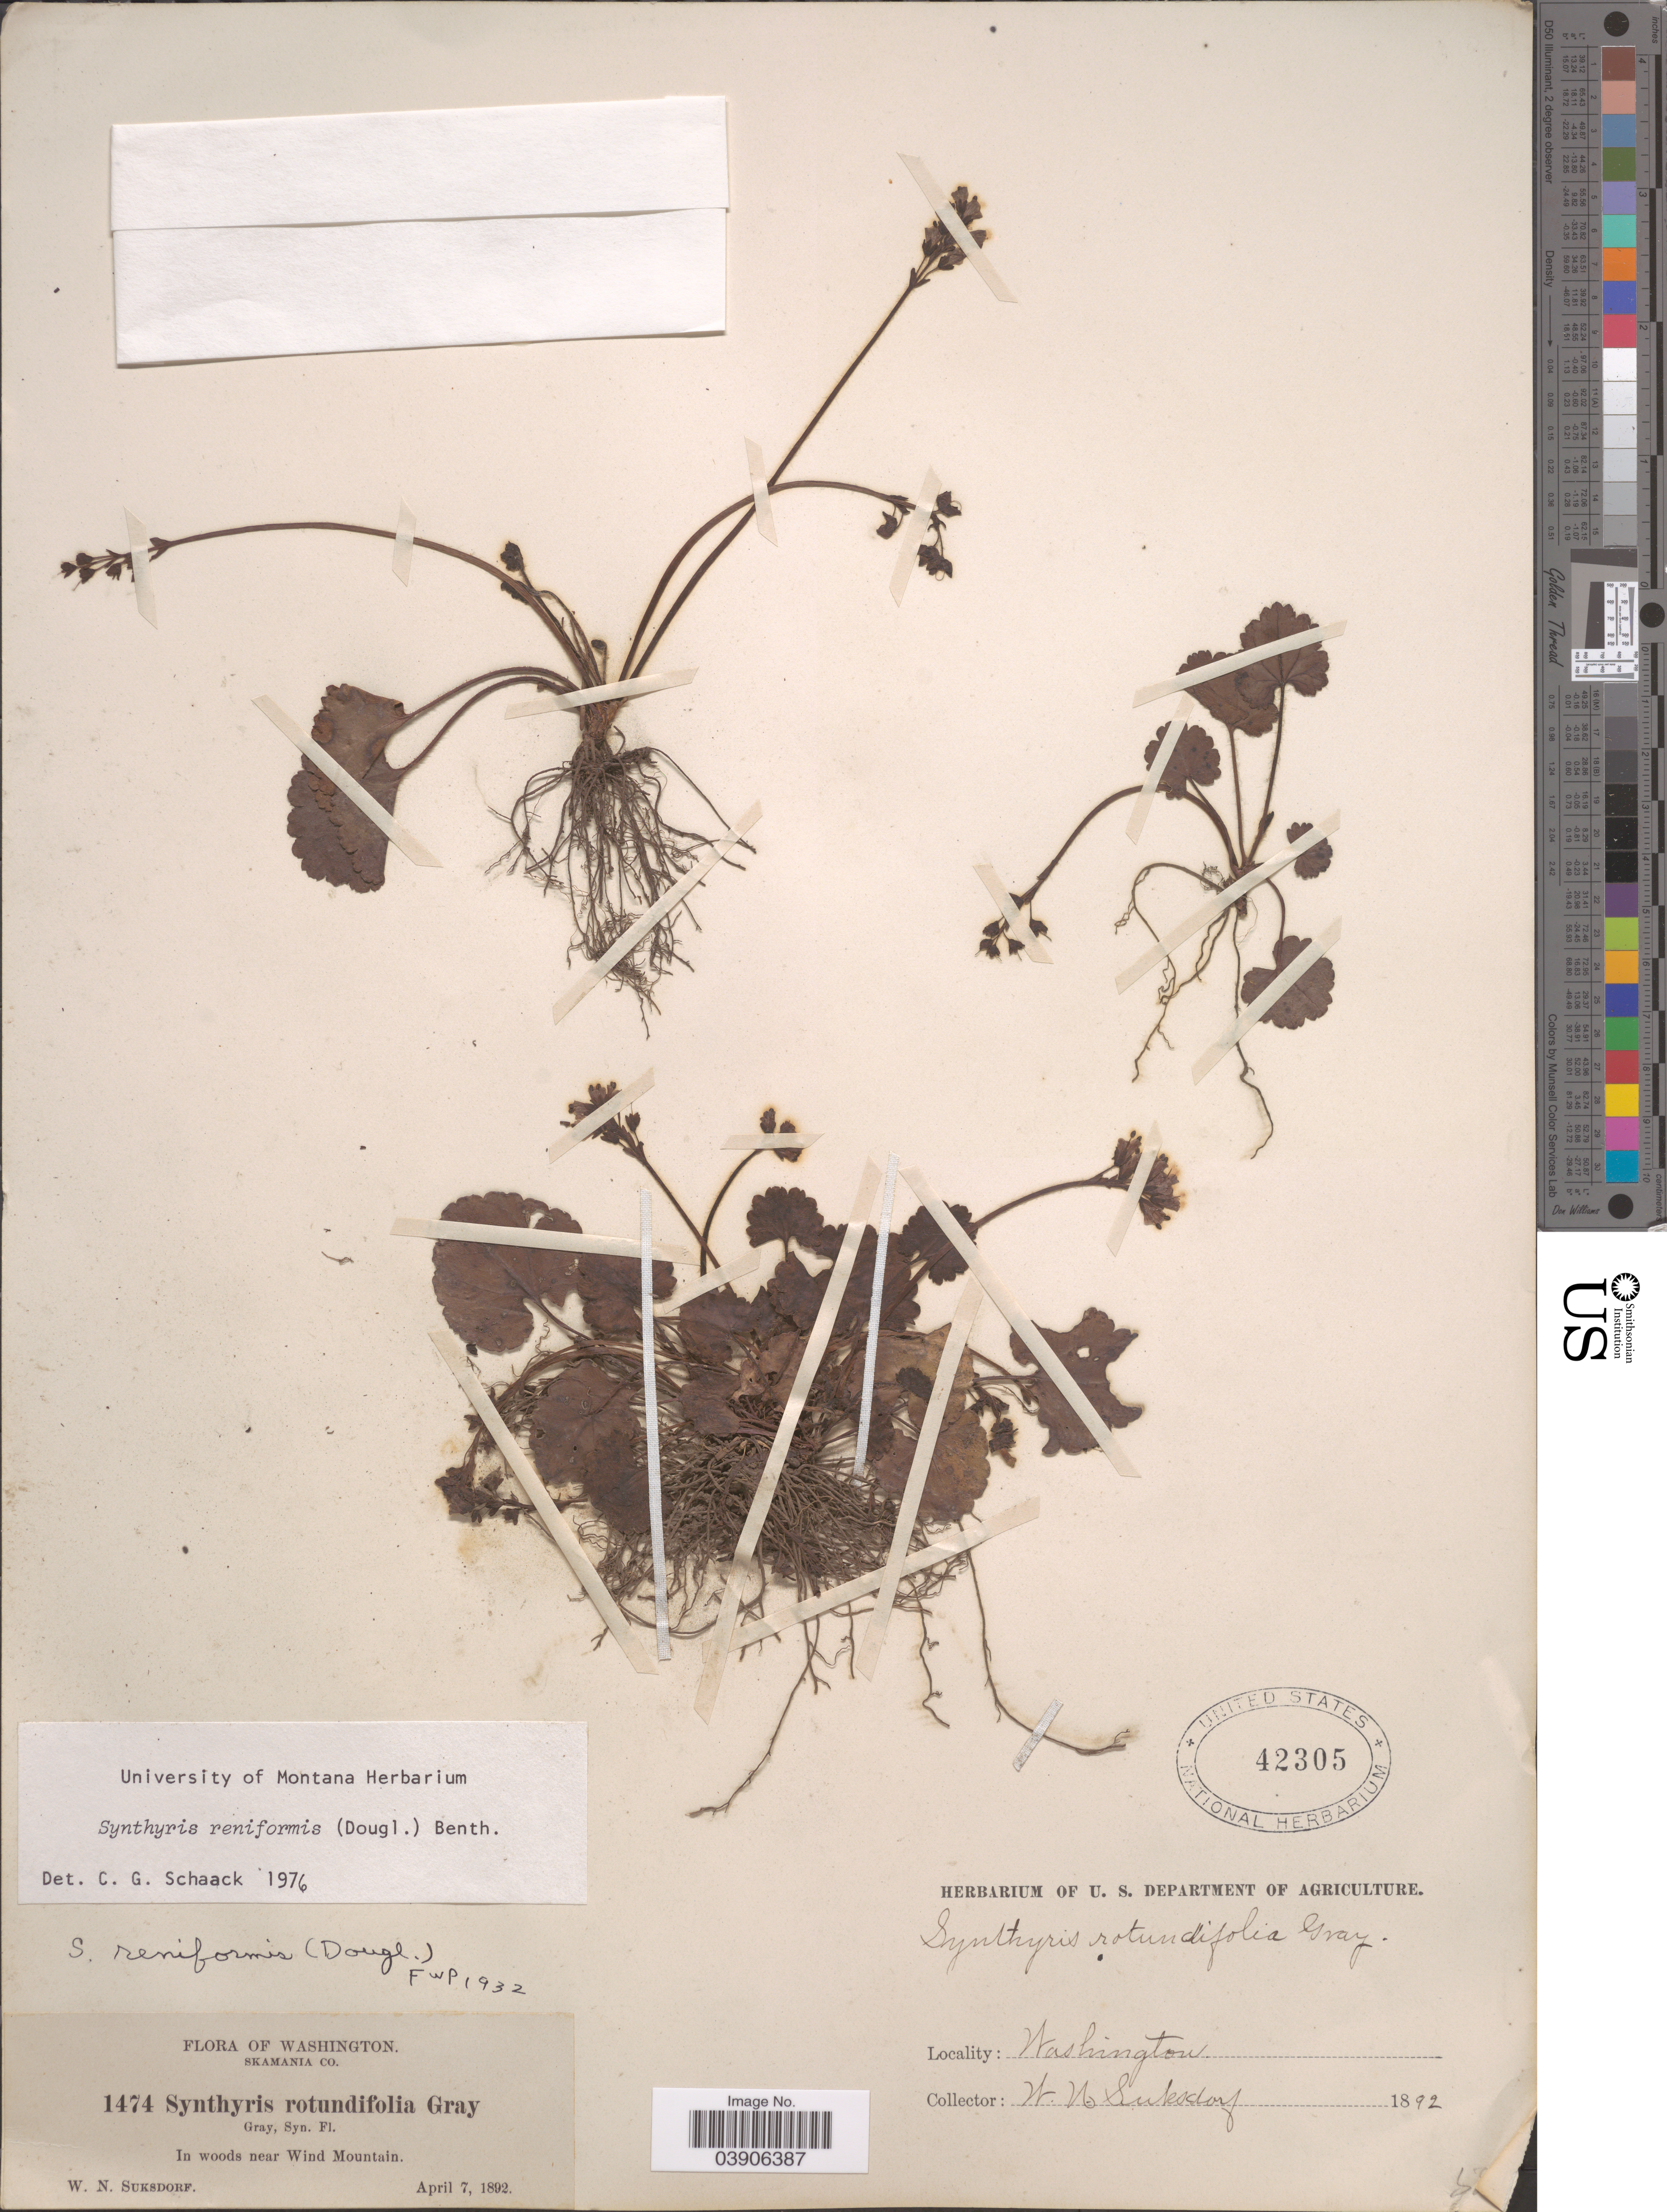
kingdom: Plantae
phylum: Tracheophyta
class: Magnoliopsida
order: Lamiales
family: Plantaginaceae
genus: Synthyris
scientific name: Synthyris reniformis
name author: Benth.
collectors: W. N. Suksdorf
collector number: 1474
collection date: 1892-04-07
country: United States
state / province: Washington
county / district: Skamania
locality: Skamania Co. In woods near Wind Mountain.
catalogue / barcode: US 42305